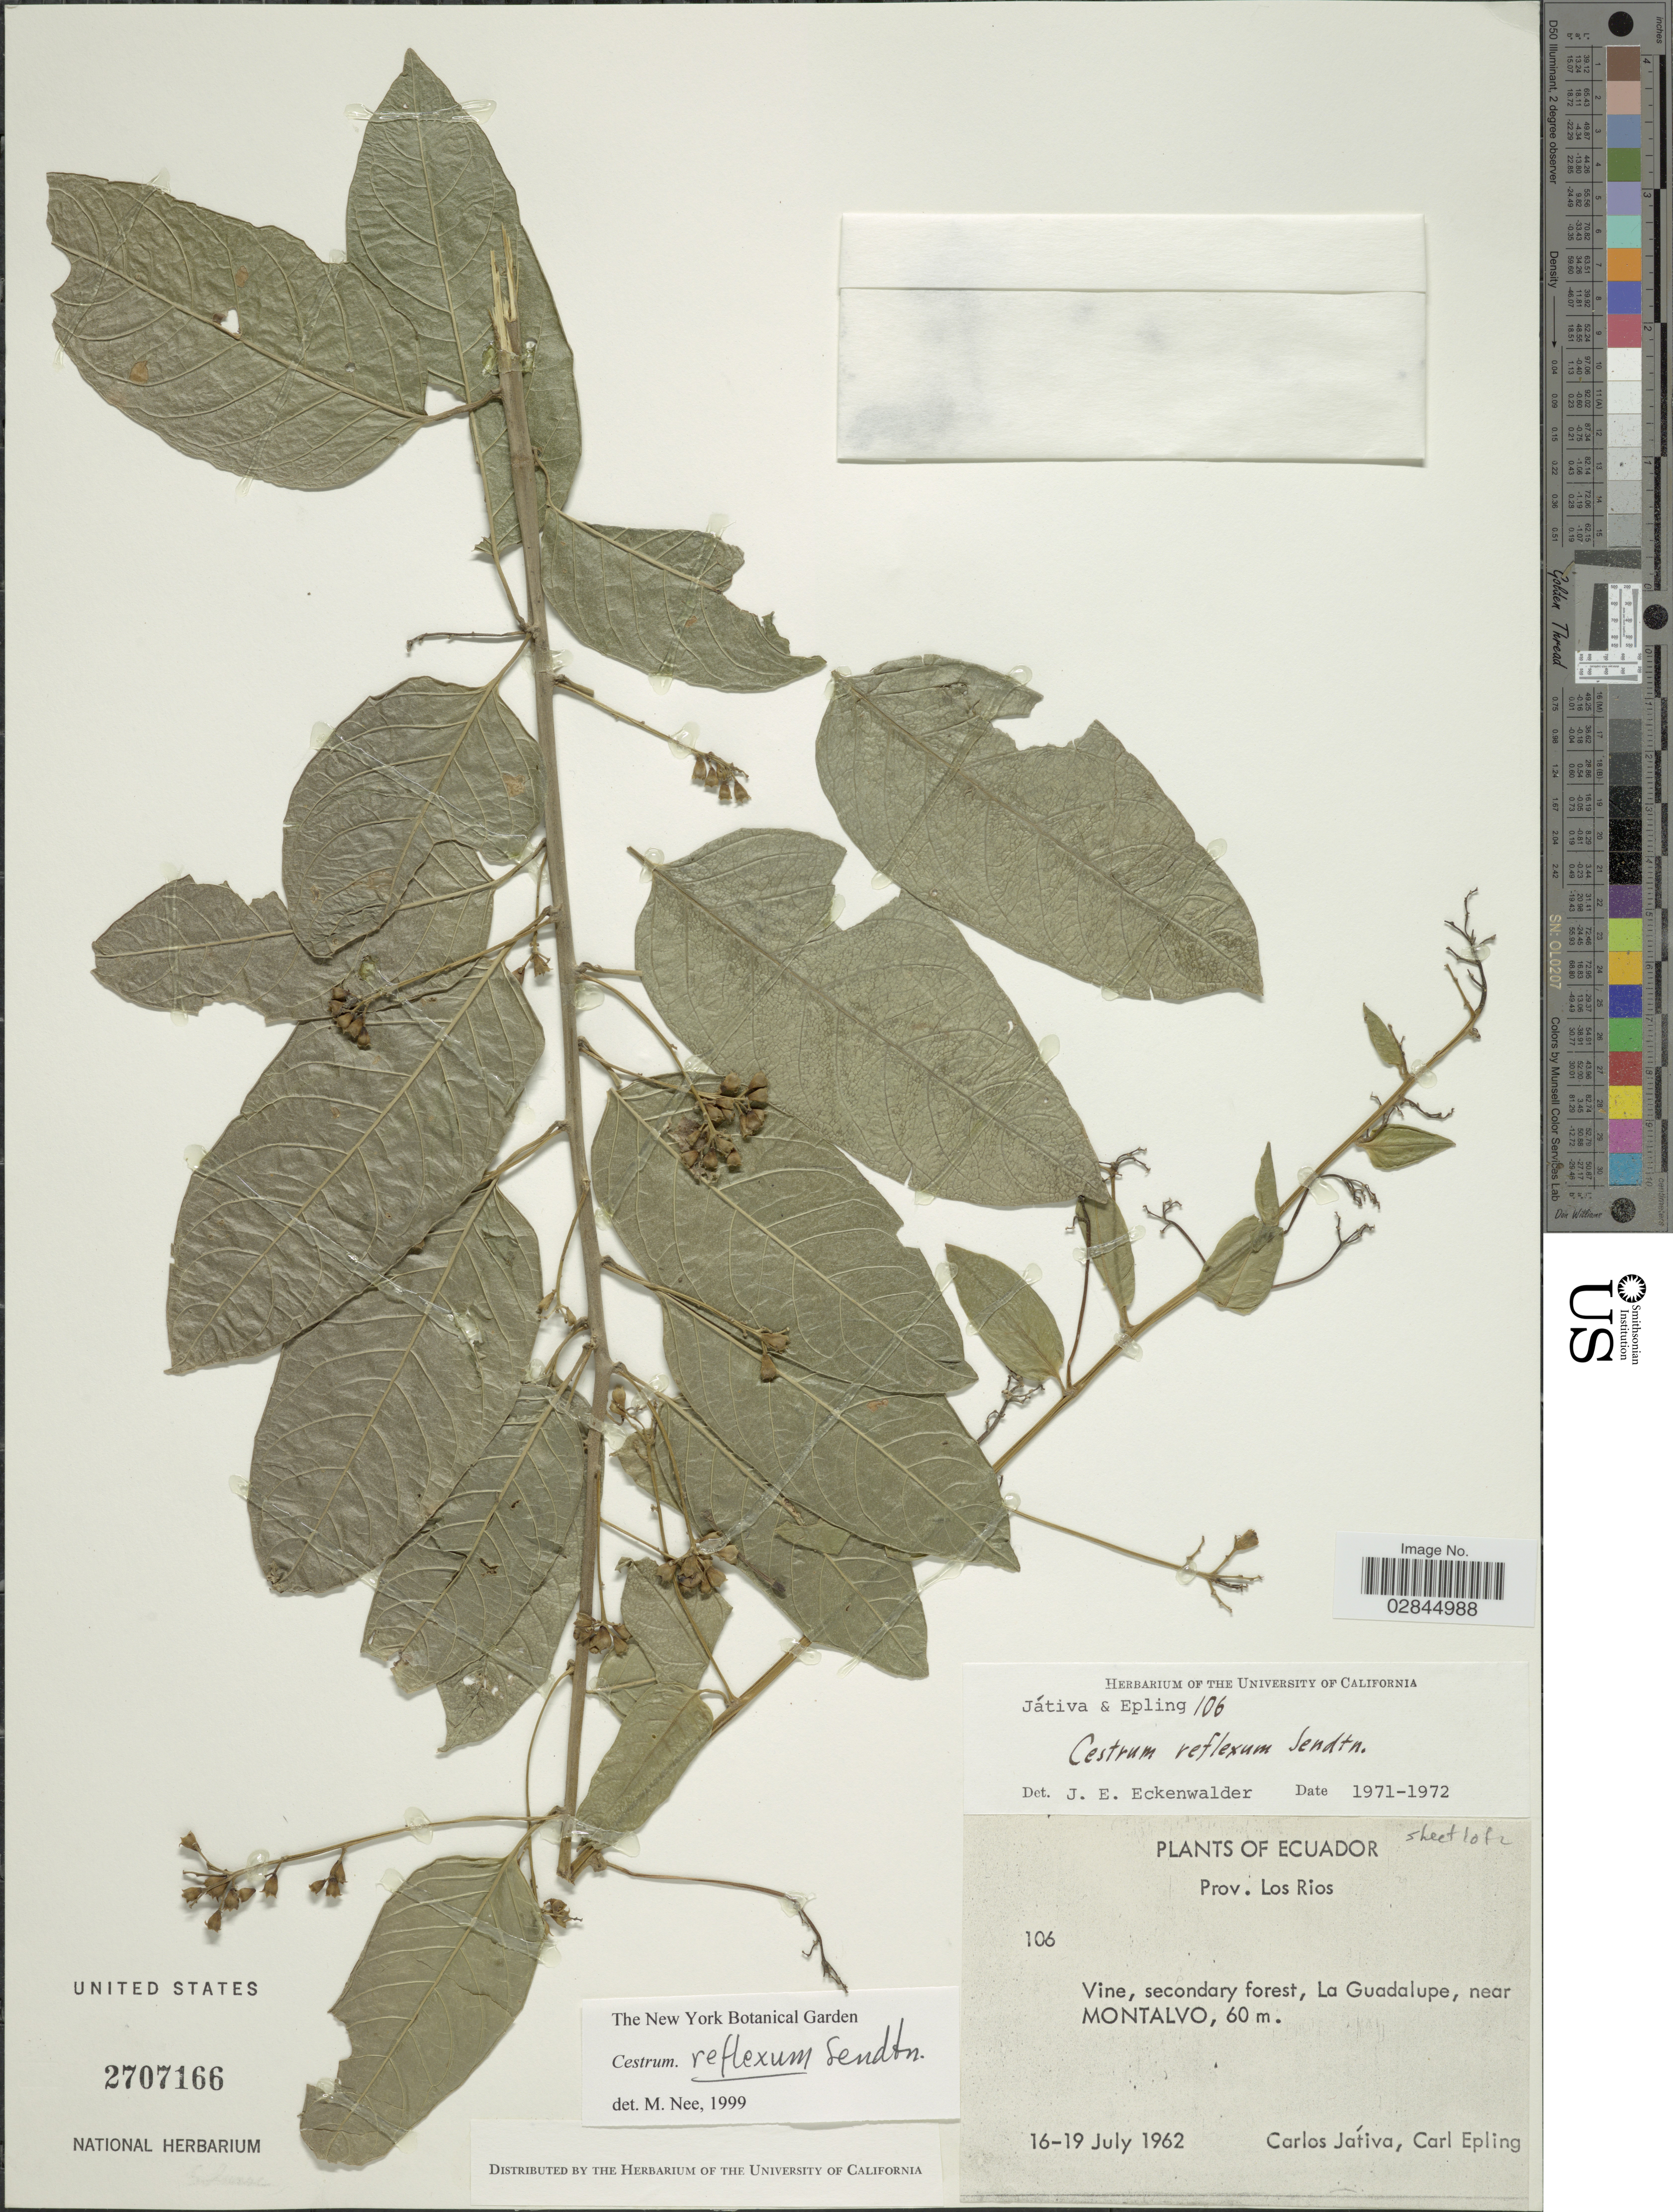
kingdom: Plantae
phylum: Tracheophyta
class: Magnoliopsida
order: Solanales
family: Solanaceae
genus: Cestrum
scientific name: Cestrum reflexum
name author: Sendtn.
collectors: C. D. Játiva & C. C. Epling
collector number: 106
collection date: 1962-07-16/1962-07-19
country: Ecuador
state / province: Los Ríos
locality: La Guadalupe, near Montalvo.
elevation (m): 60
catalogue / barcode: US 2707166